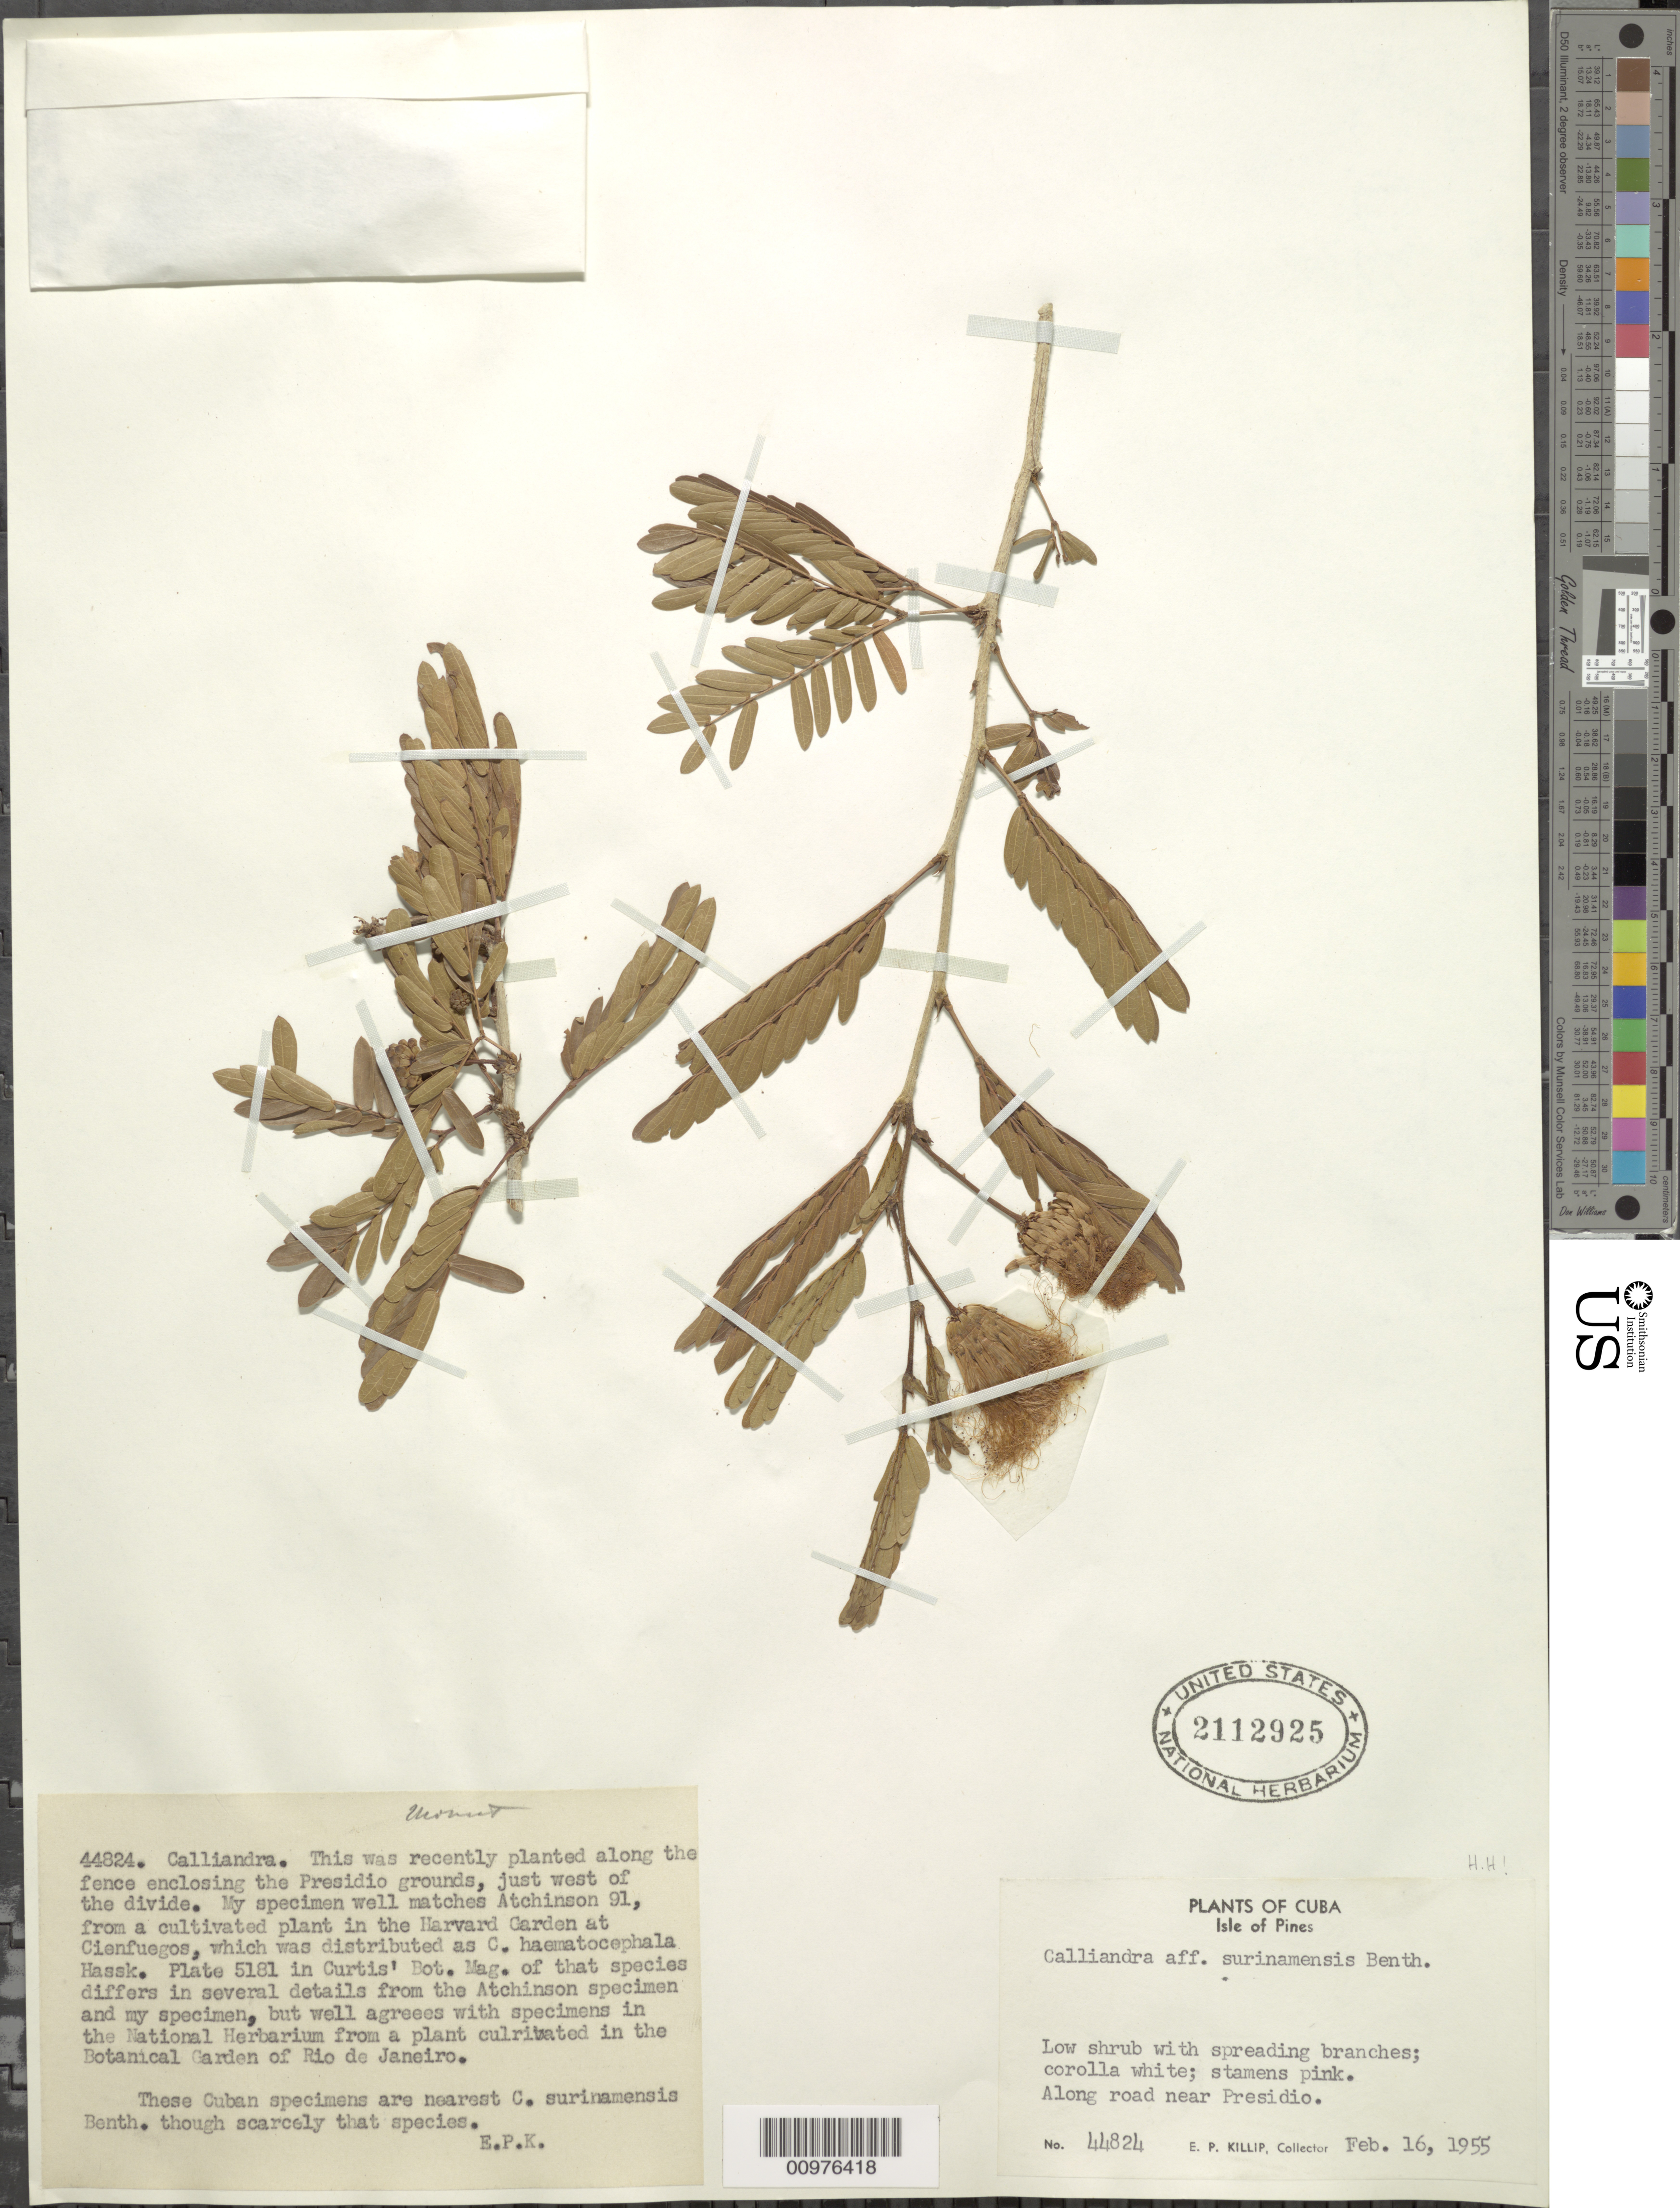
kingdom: Plantae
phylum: Tracheophyta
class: Magnoliopsida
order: Fabales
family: Fabaceae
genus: Calliandra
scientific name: Calliandra surinamensis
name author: Benth.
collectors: E. P. Killip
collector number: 44824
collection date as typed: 16 Feb 1955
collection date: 1955-02-16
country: Cuba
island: Isla de la Juventud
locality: Isle of Pines; Along road near Presidio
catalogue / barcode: US 2112925